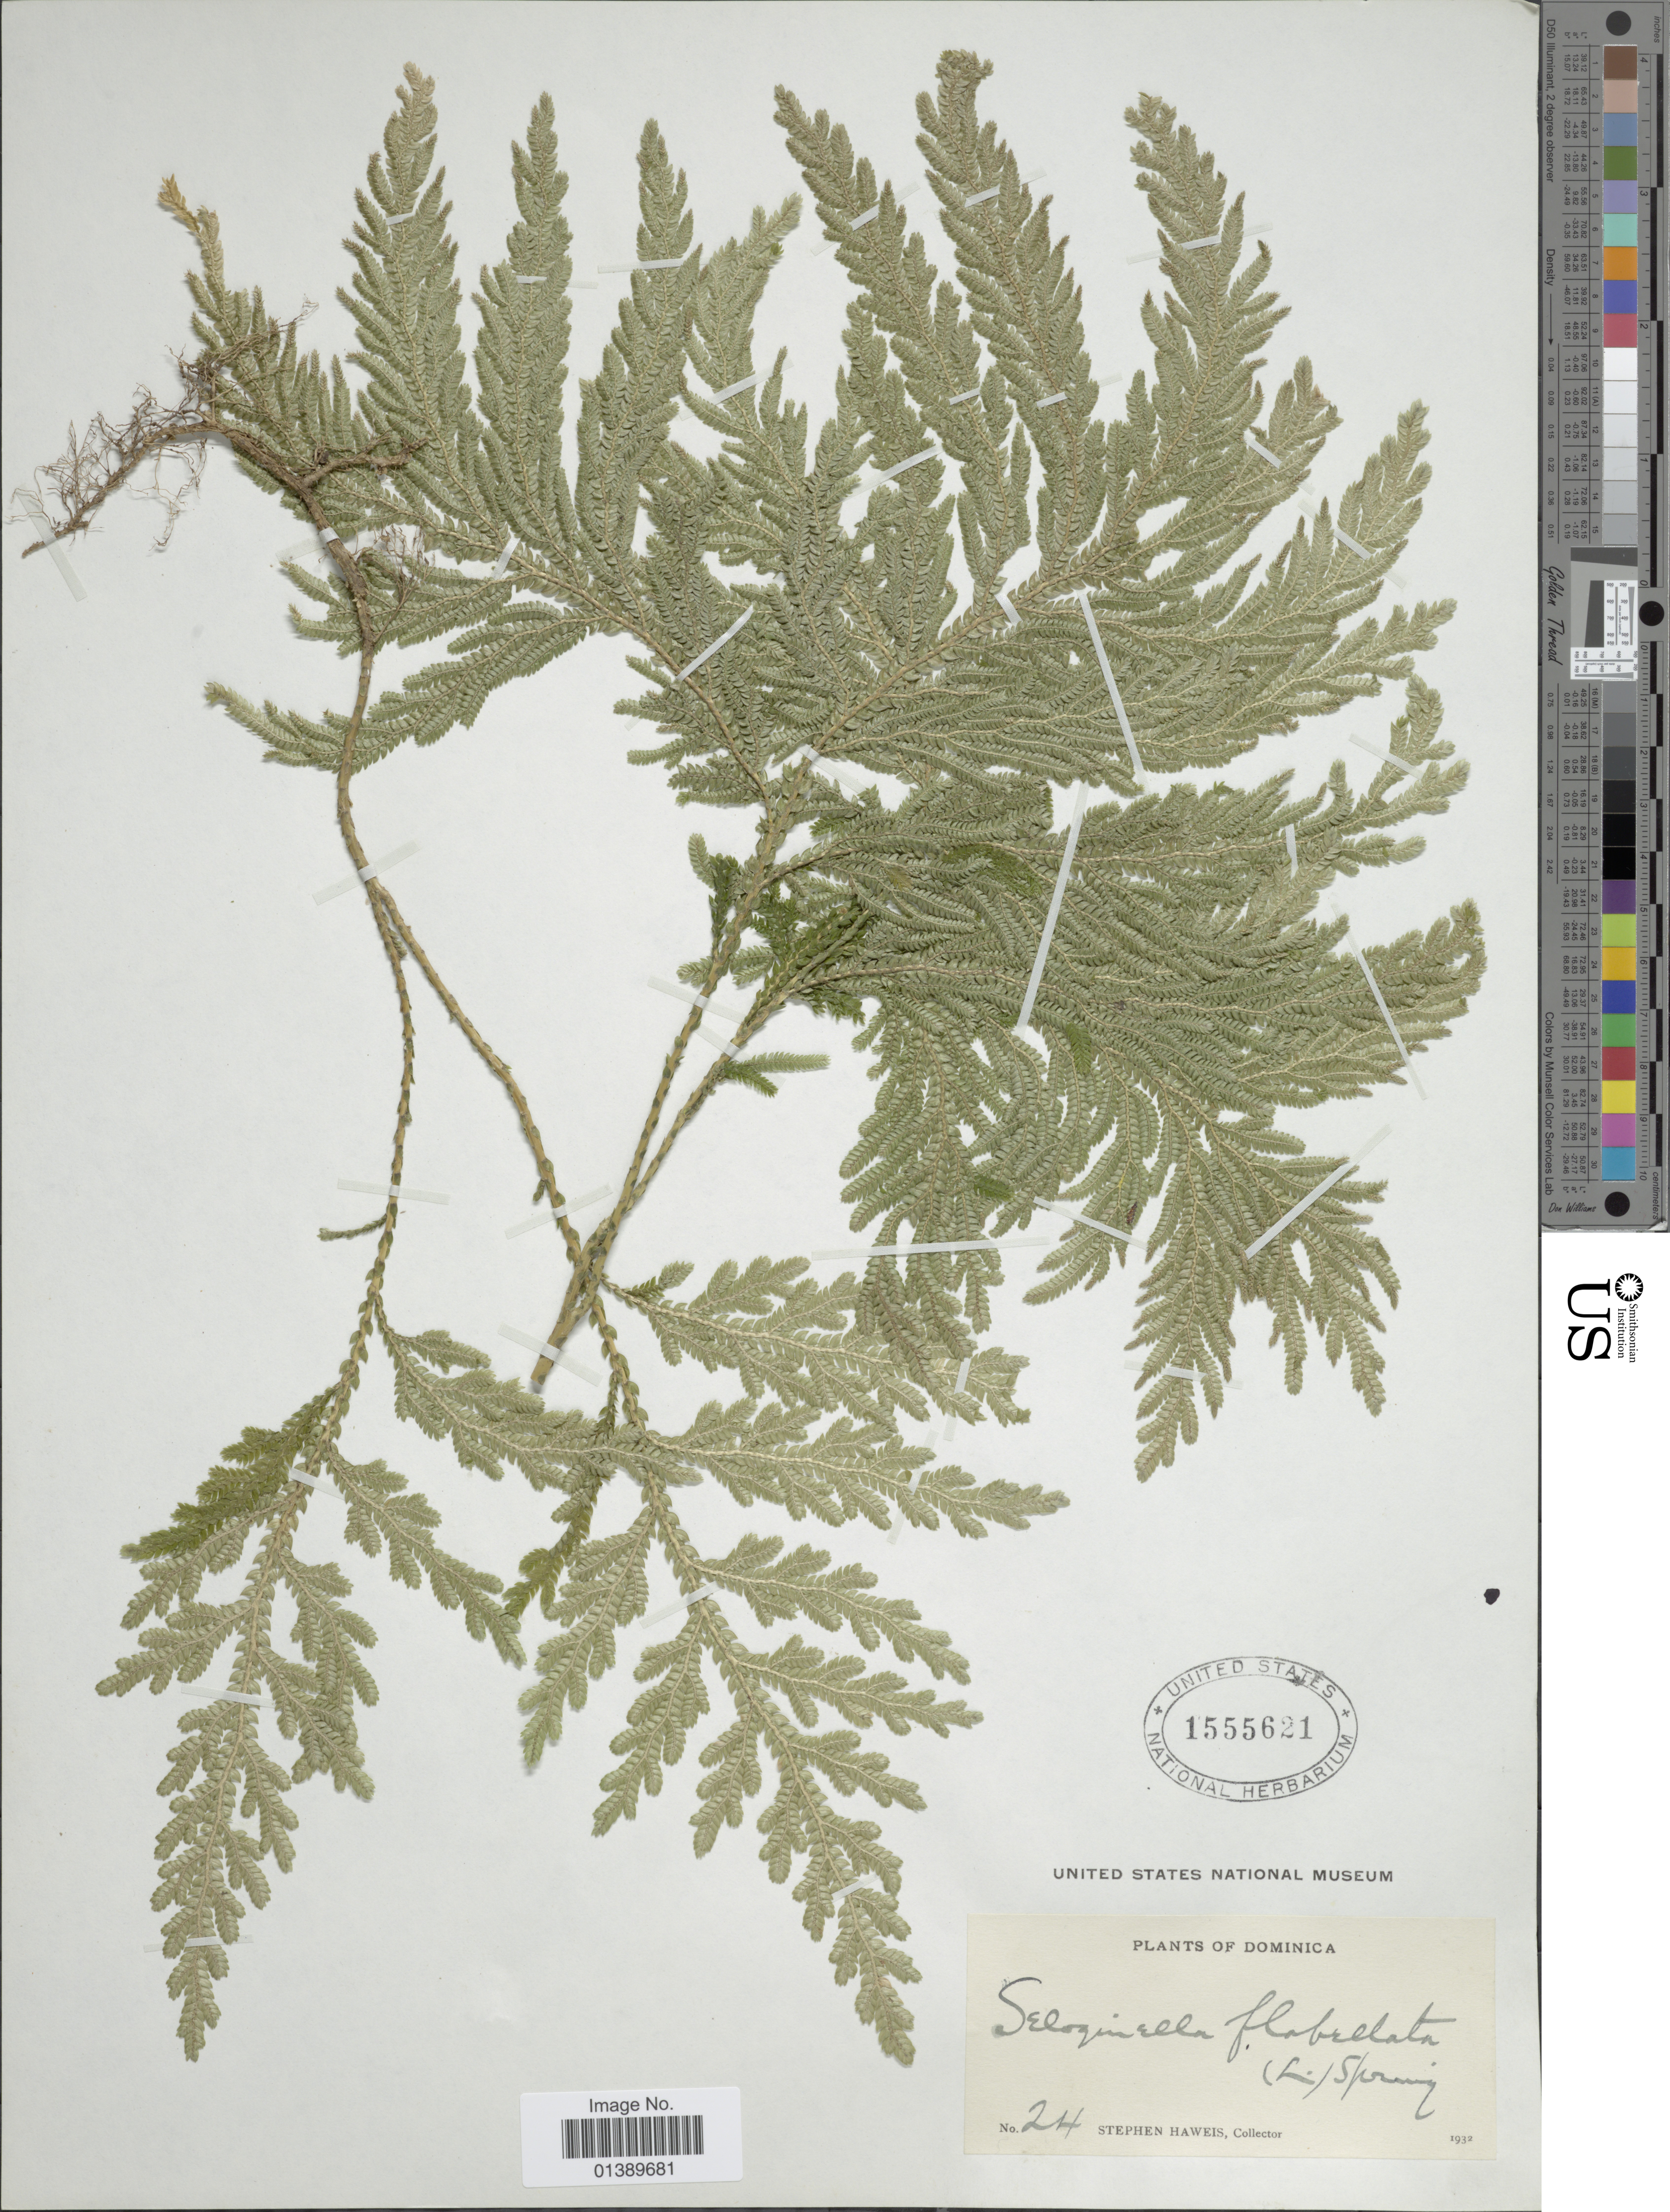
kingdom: Plantae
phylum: Tracheophyta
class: Lycopodiopsida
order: Selaginellales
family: Selaginellaceae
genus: Selaginella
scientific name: Selaginella flabellata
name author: L.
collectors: S. Haweis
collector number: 24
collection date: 1932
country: Dominica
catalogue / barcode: US 1555621